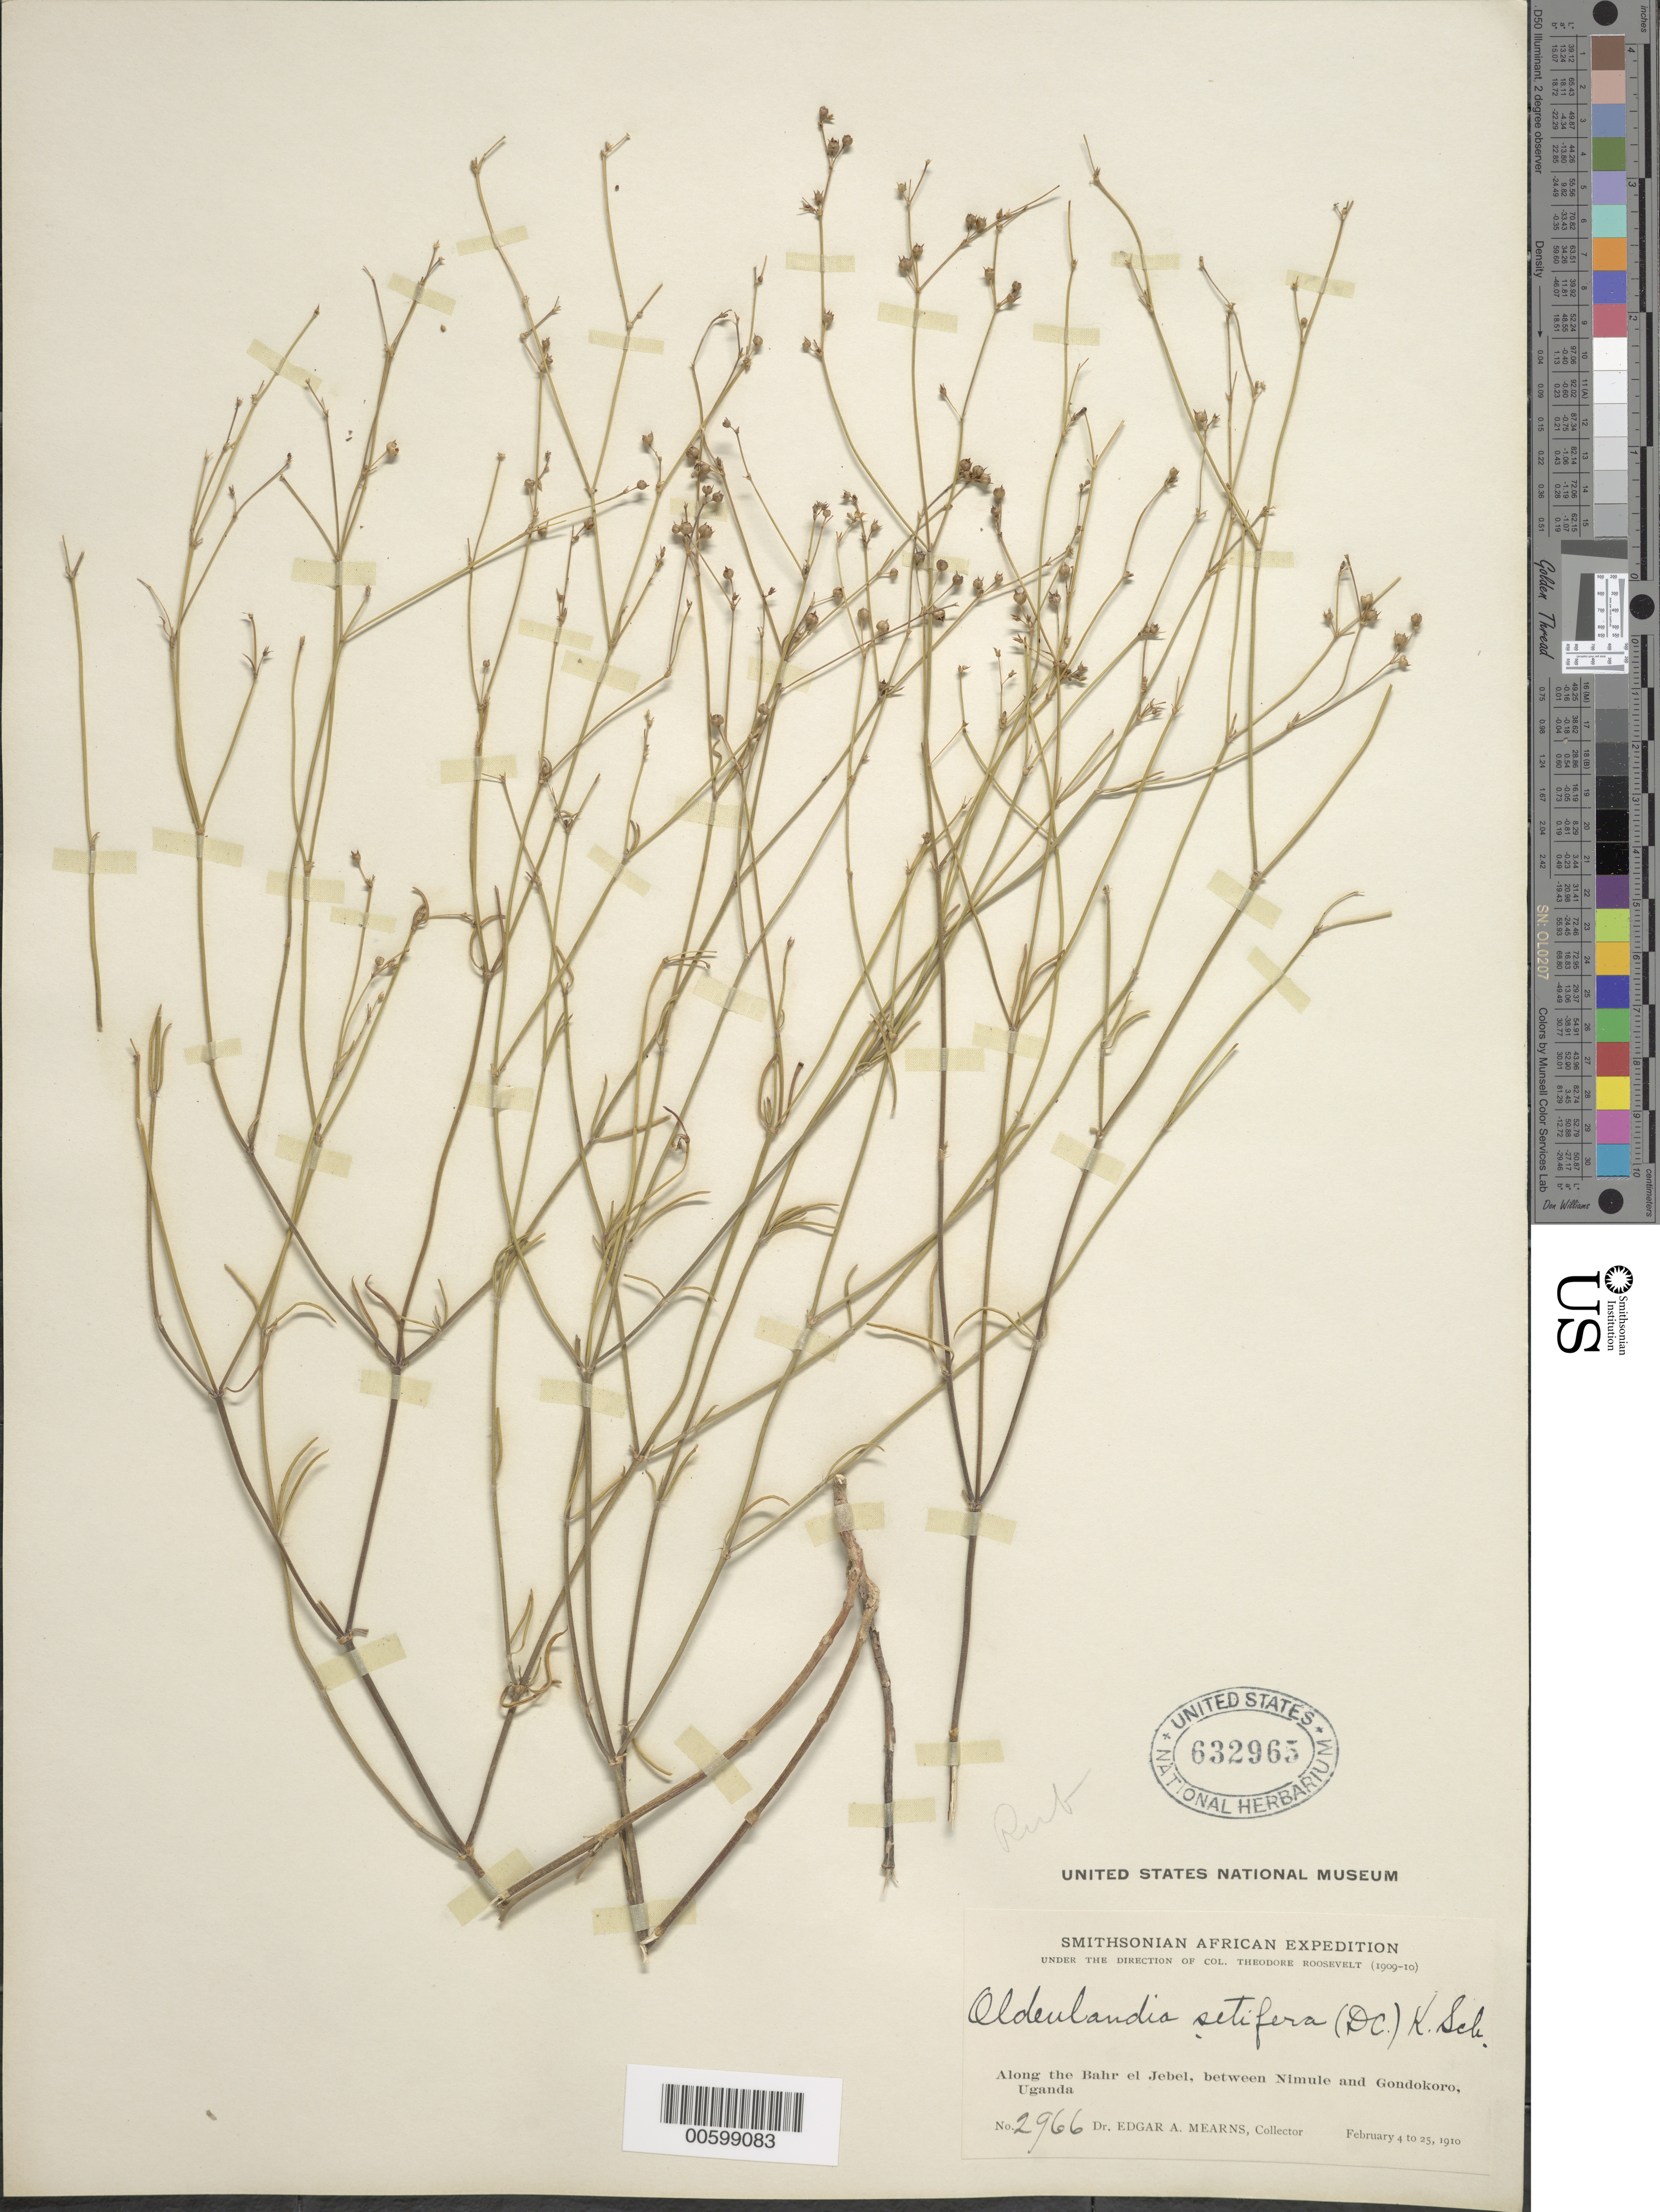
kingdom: Plantae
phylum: Tracheophyta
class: Magnoliopsida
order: Gentianales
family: Rubiaceae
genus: Oldenlandia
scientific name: Oldenlandia setifera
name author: (DC.) K. Schum.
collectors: E. A. Mearns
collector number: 2966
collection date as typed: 04 Feb 1910 to 25 Feb 1910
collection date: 1910-02-04/1910-02-25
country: South Sudan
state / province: Central Equatoria / Eastern Equatoria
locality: Along the Bahr el Jebel, between Nimule and Gondokoro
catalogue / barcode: US 632965